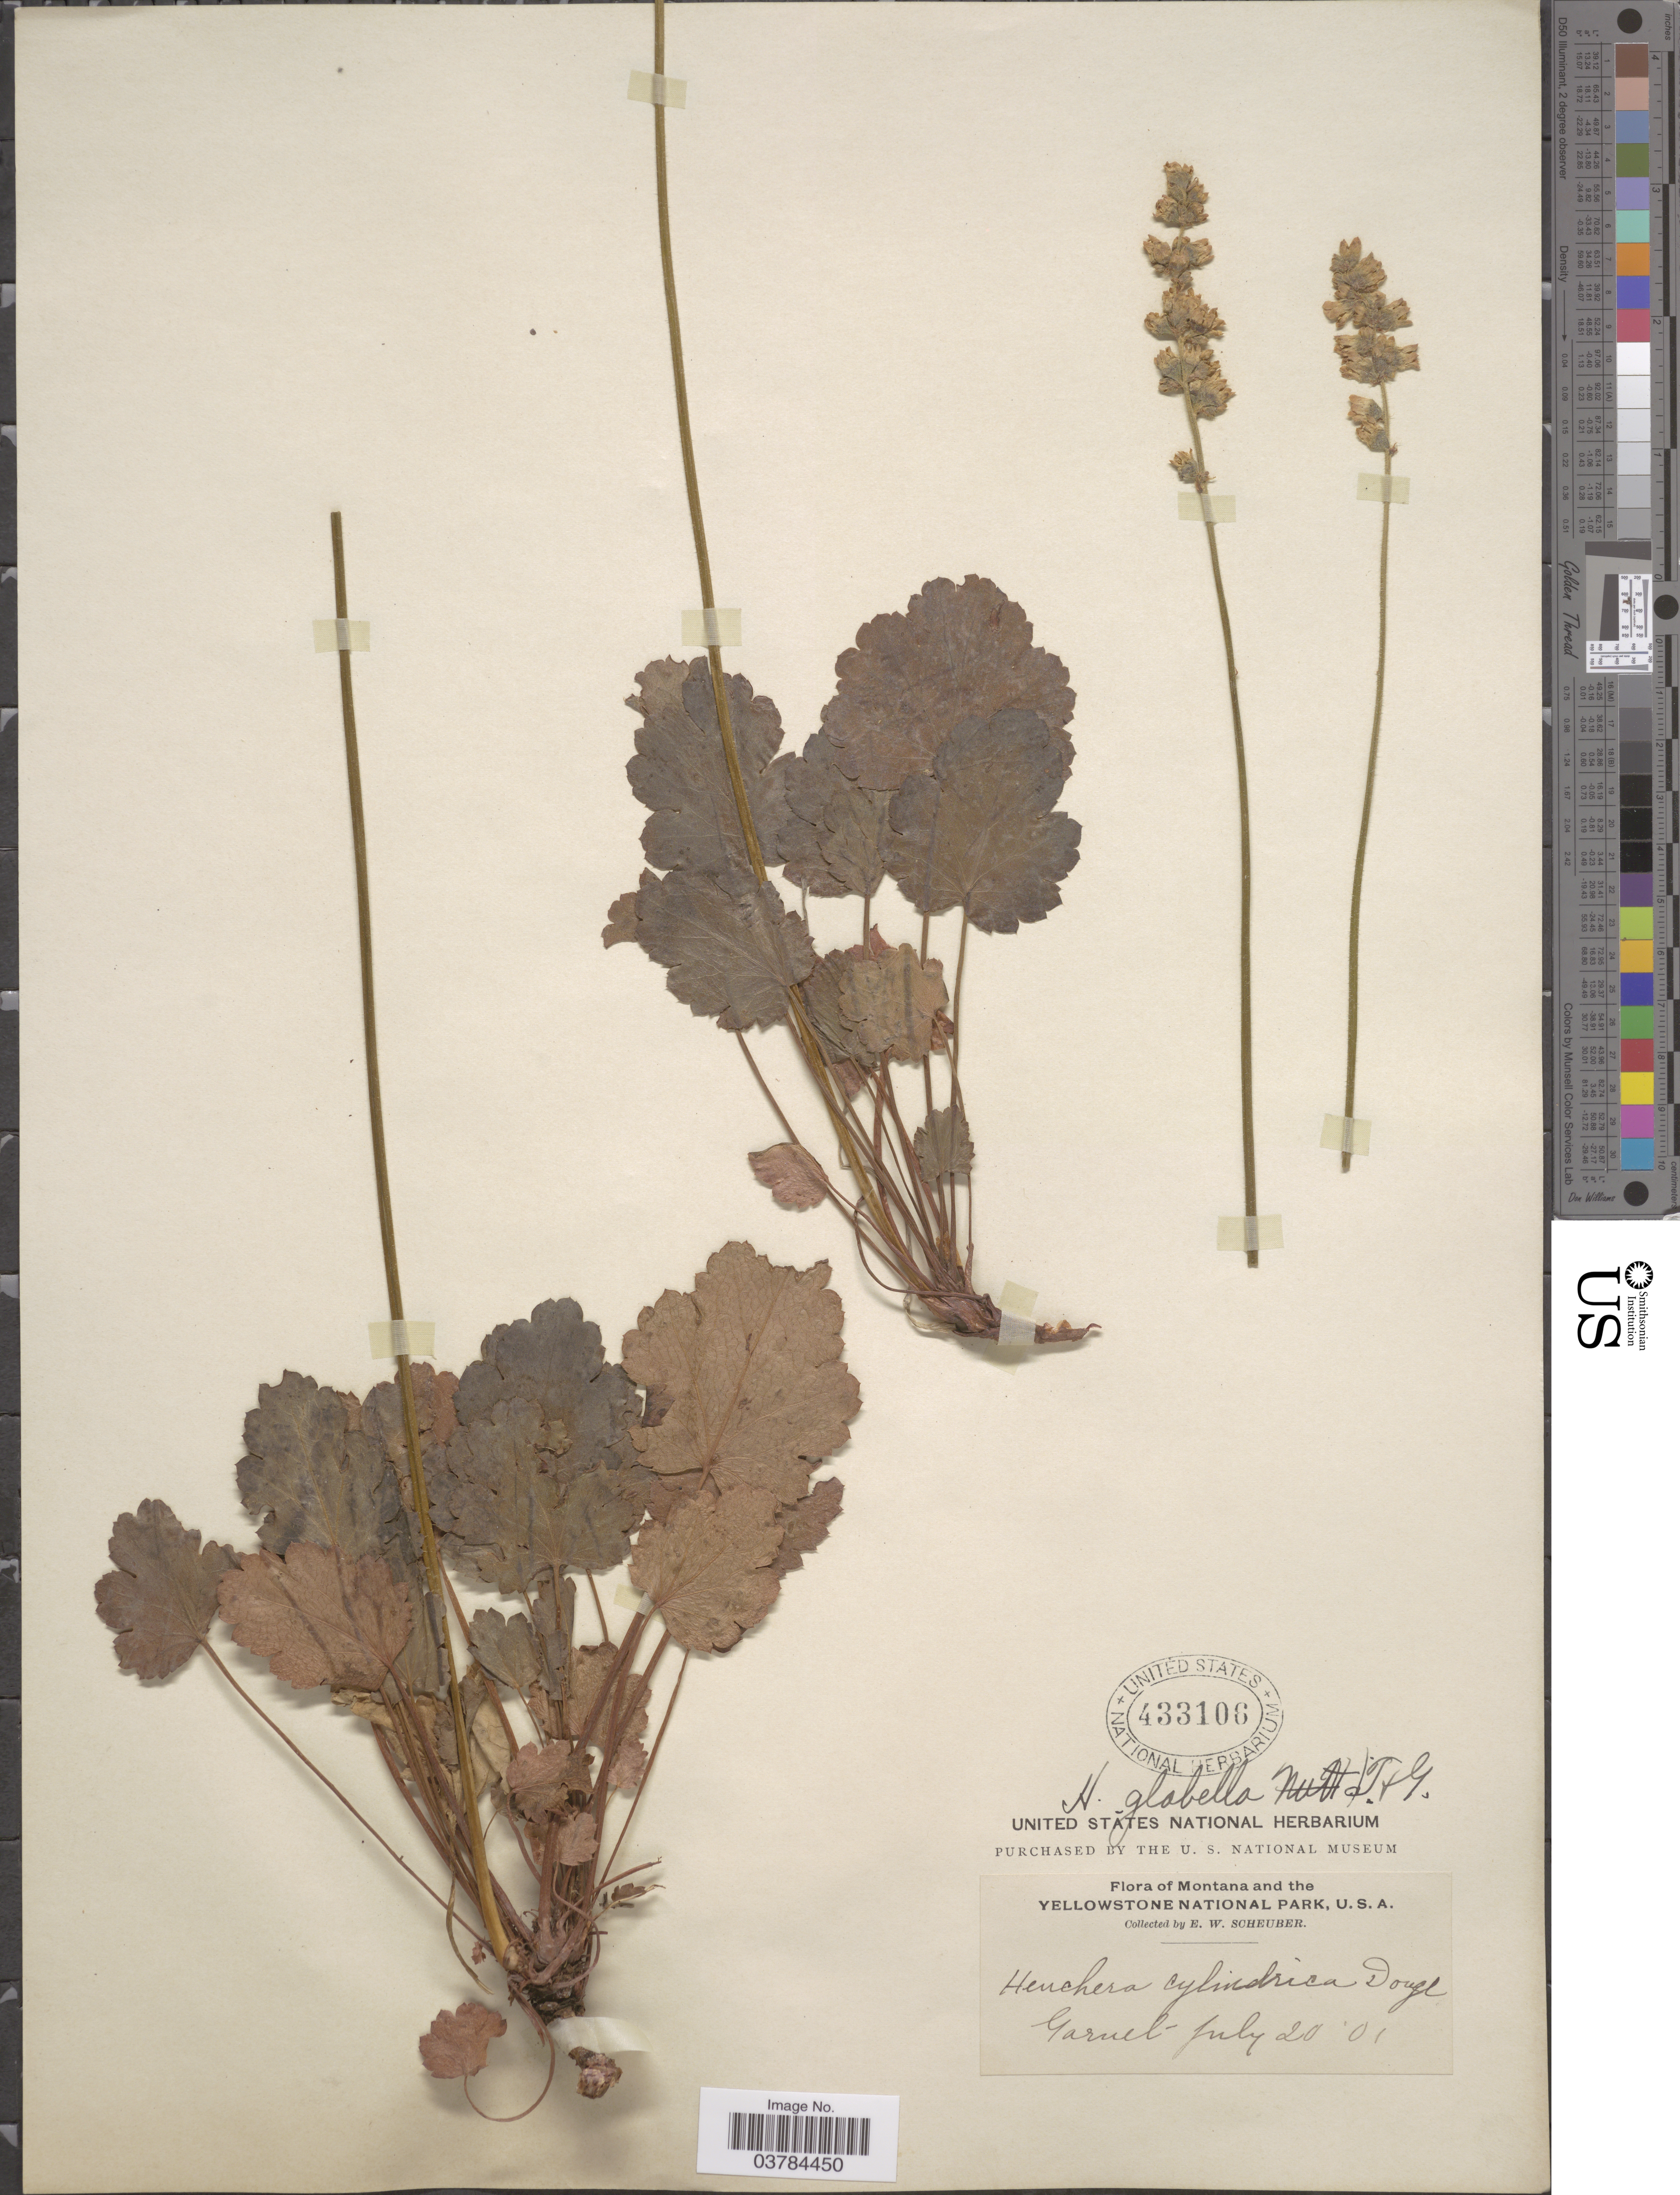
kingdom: Plantae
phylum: Tracheophyta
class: Magnoliopsida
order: Saxifragales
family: Saxifragaceae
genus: Heuchera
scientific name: Heuchera glabella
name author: Torr. & A. Gray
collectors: E. Scheuber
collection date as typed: Transcribed d/m/y: 20/7/1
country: United States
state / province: Montana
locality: The Yellowstone National Park. Garnet.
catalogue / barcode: US 433106